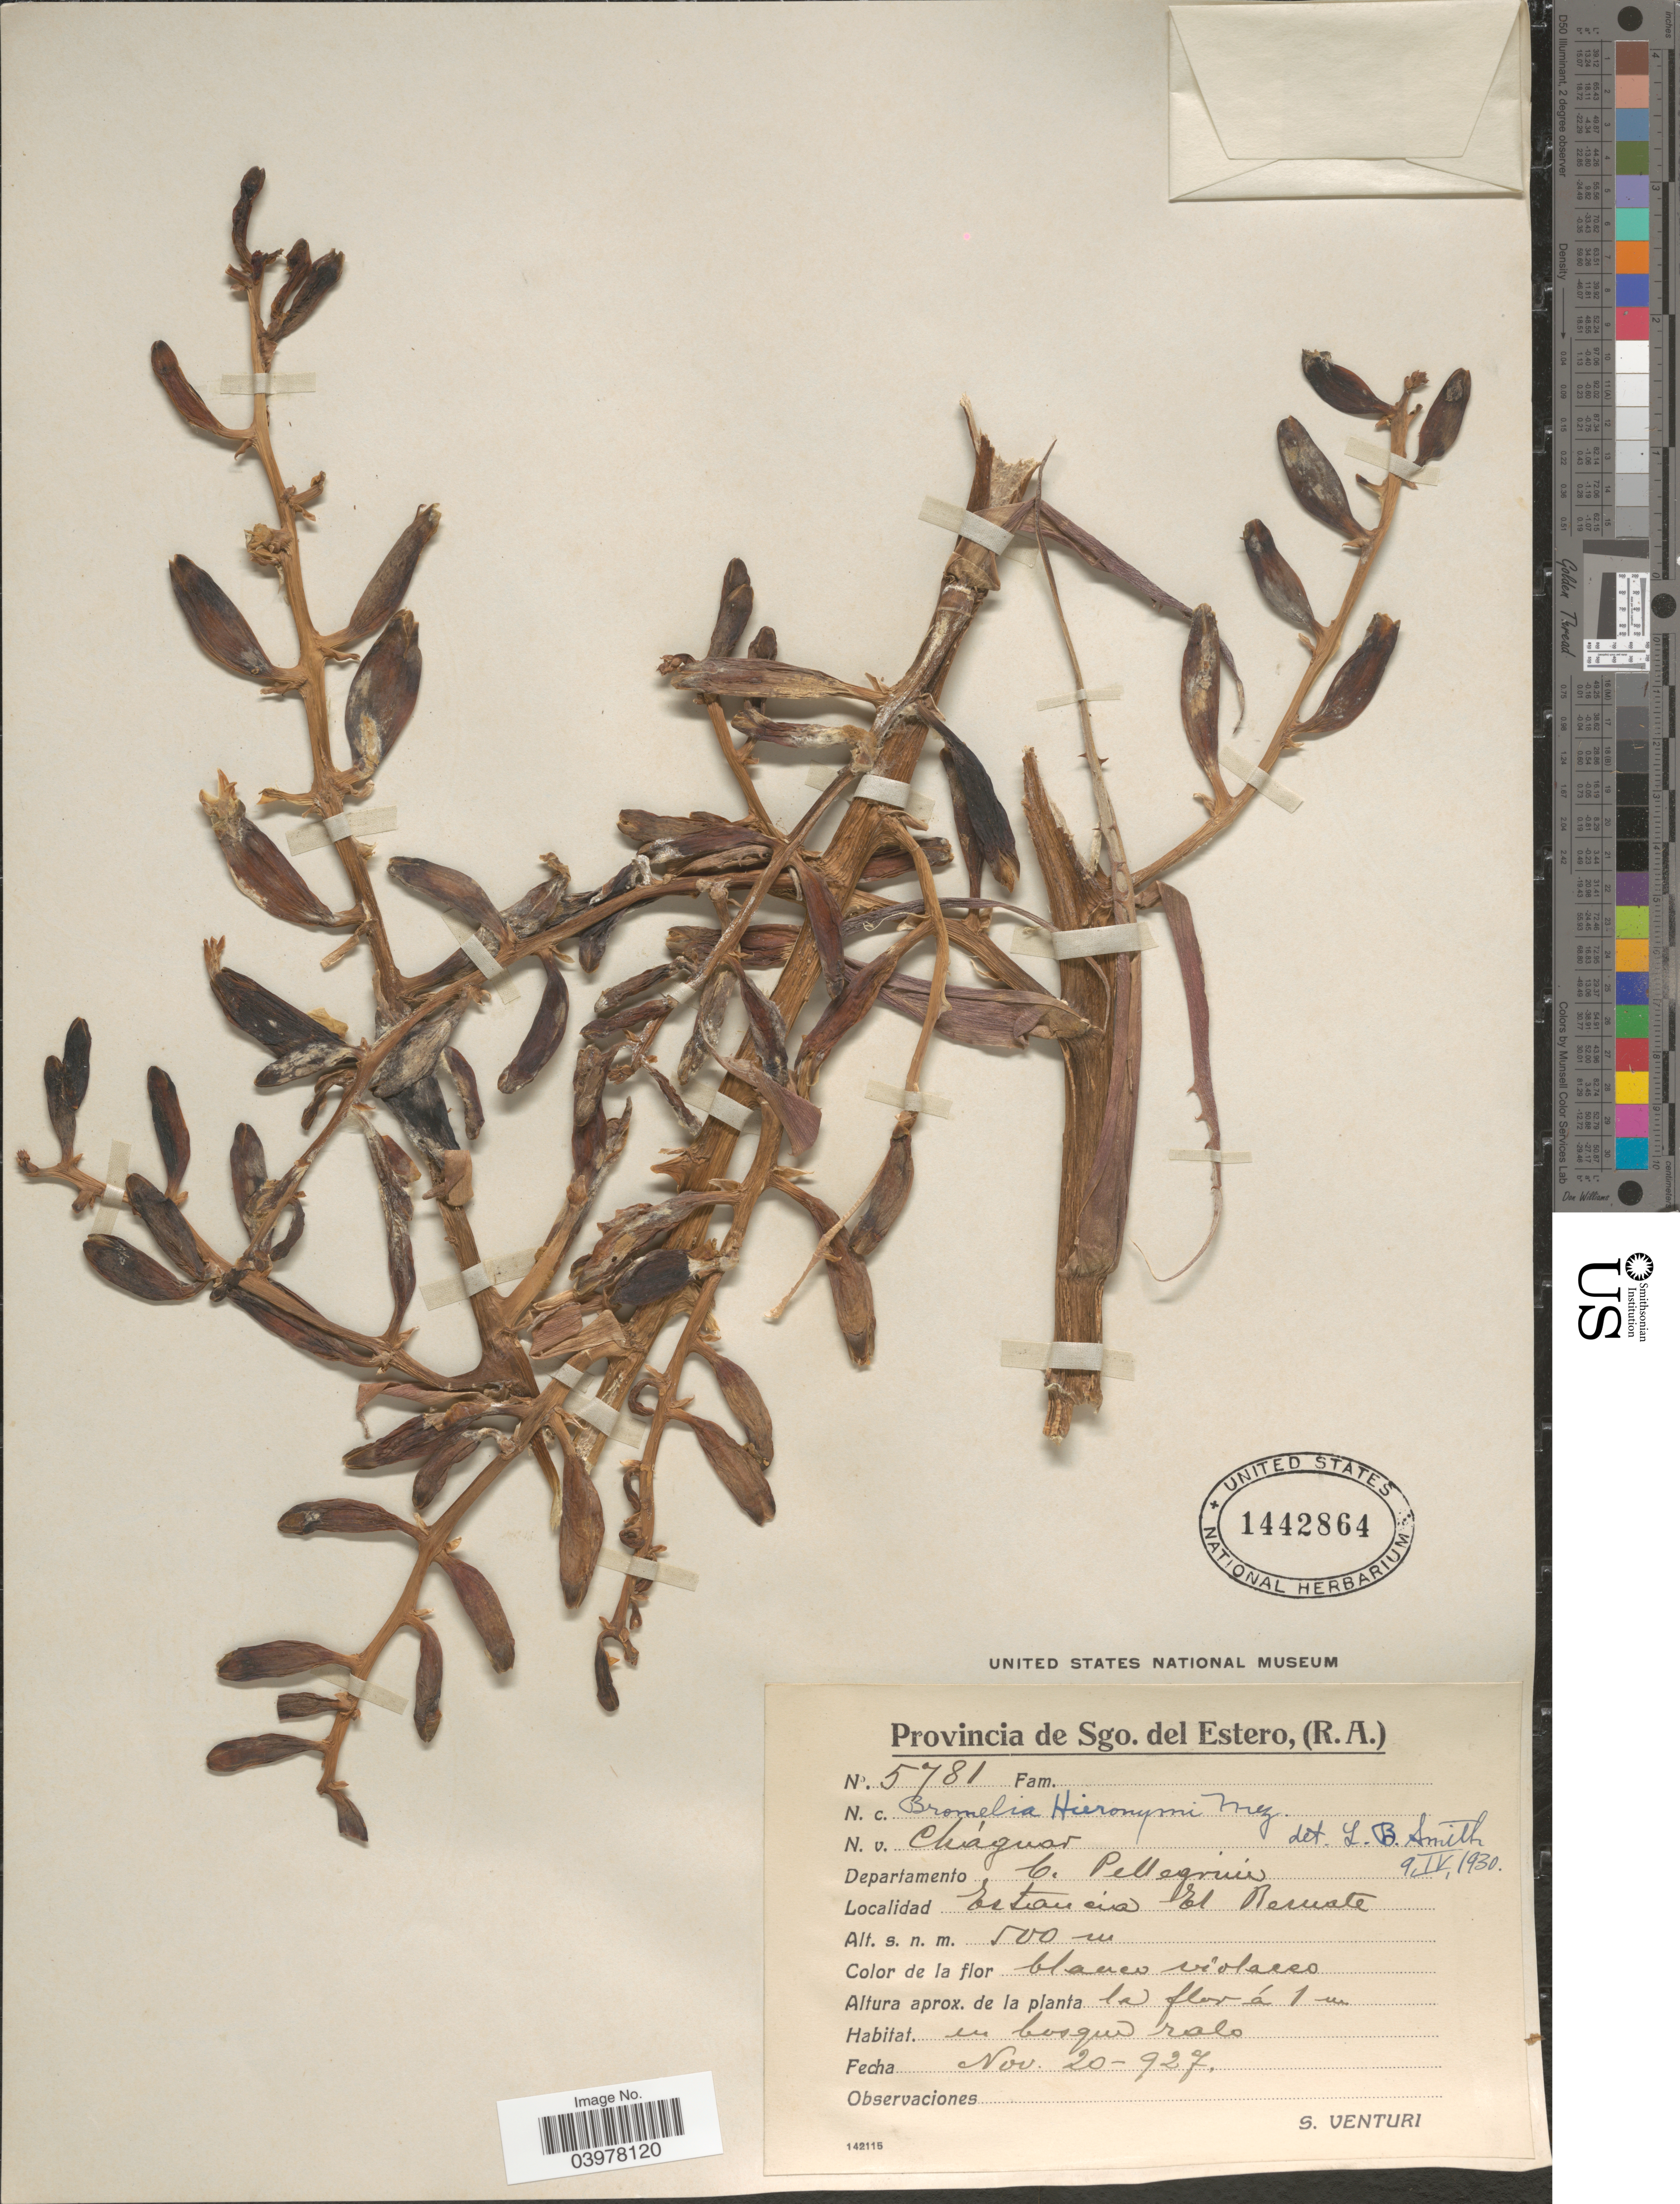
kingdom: Plantae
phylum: Tracheophyta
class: Liliopsida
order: Poales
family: Bromeliaceae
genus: Bromelia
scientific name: Bromelia hieronymi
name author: Mez in Mart.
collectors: S. Venturi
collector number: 5781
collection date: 1927-11-20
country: Argentina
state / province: Santiago del Estero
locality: Departamento C. Pellegrini. Estancia El Remate.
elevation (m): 500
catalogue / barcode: US 1442864